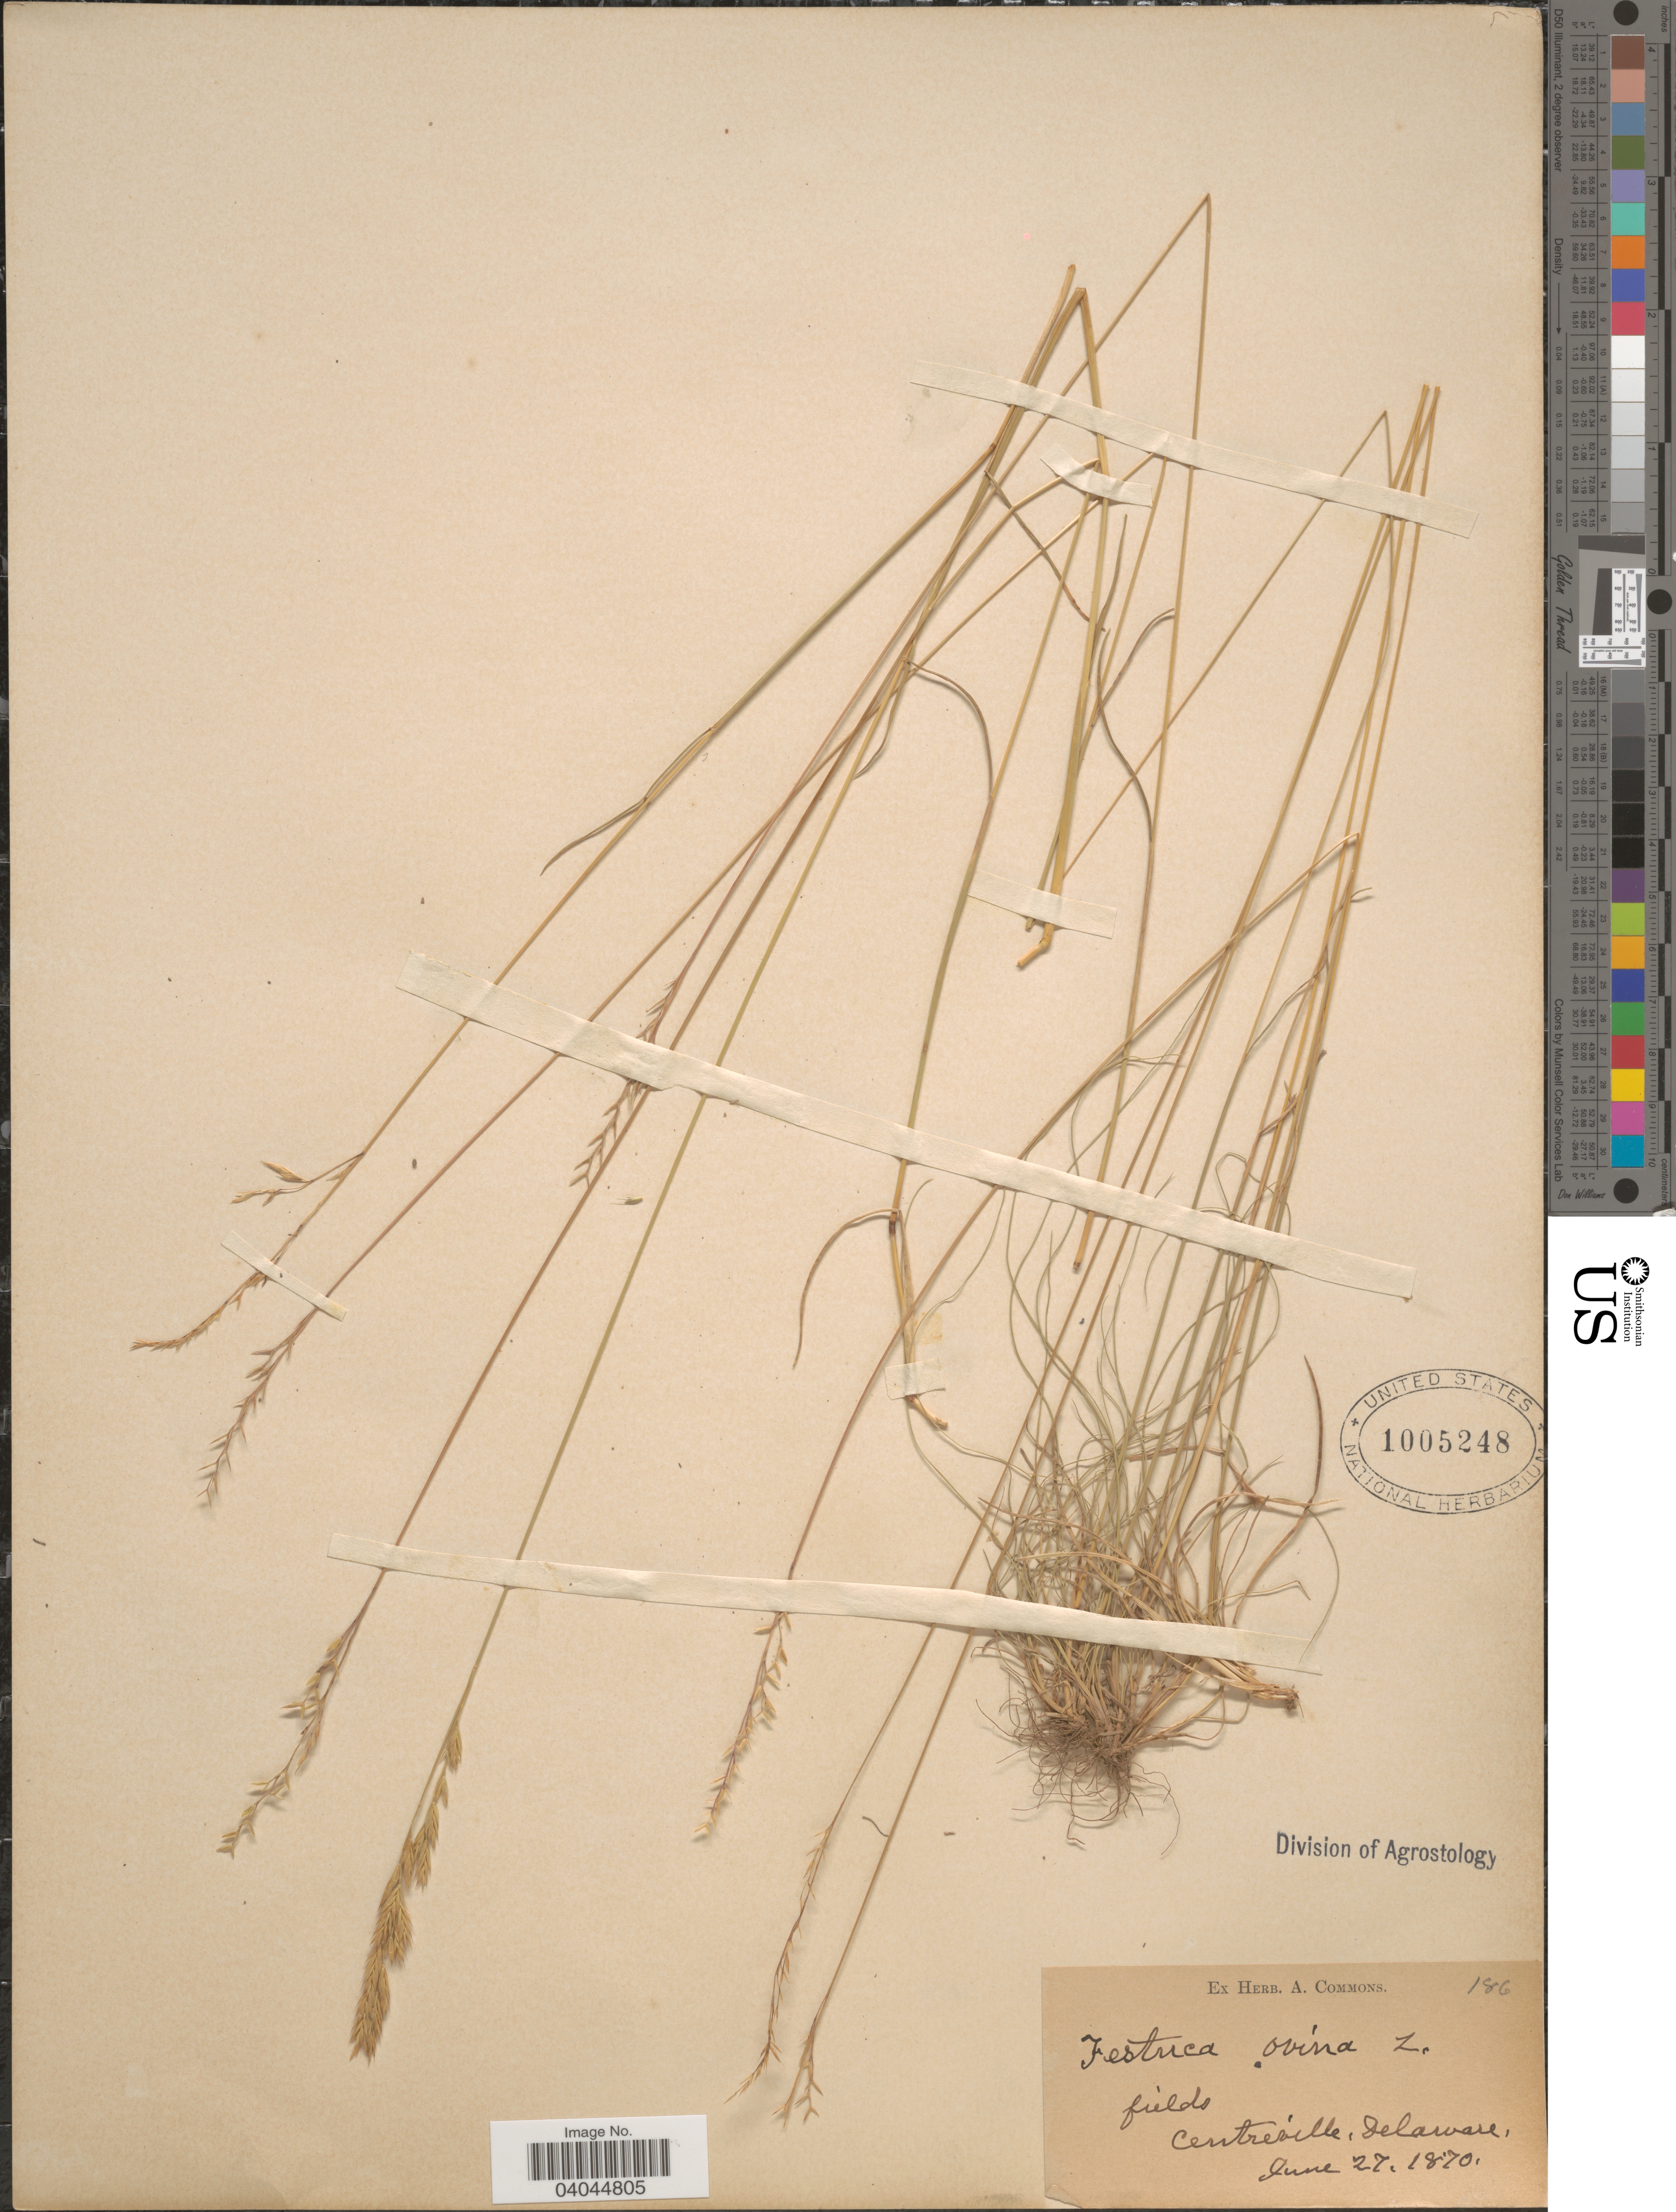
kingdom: Plantae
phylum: Tracheophyta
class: Liliopsida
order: Poales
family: Poaceae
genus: Festuca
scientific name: Festuca ovina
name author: L.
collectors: ex herb. A. Commons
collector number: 186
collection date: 1870-06-27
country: United States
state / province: Delaware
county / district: New Castle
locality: Centreville.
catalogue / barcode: US 1005248